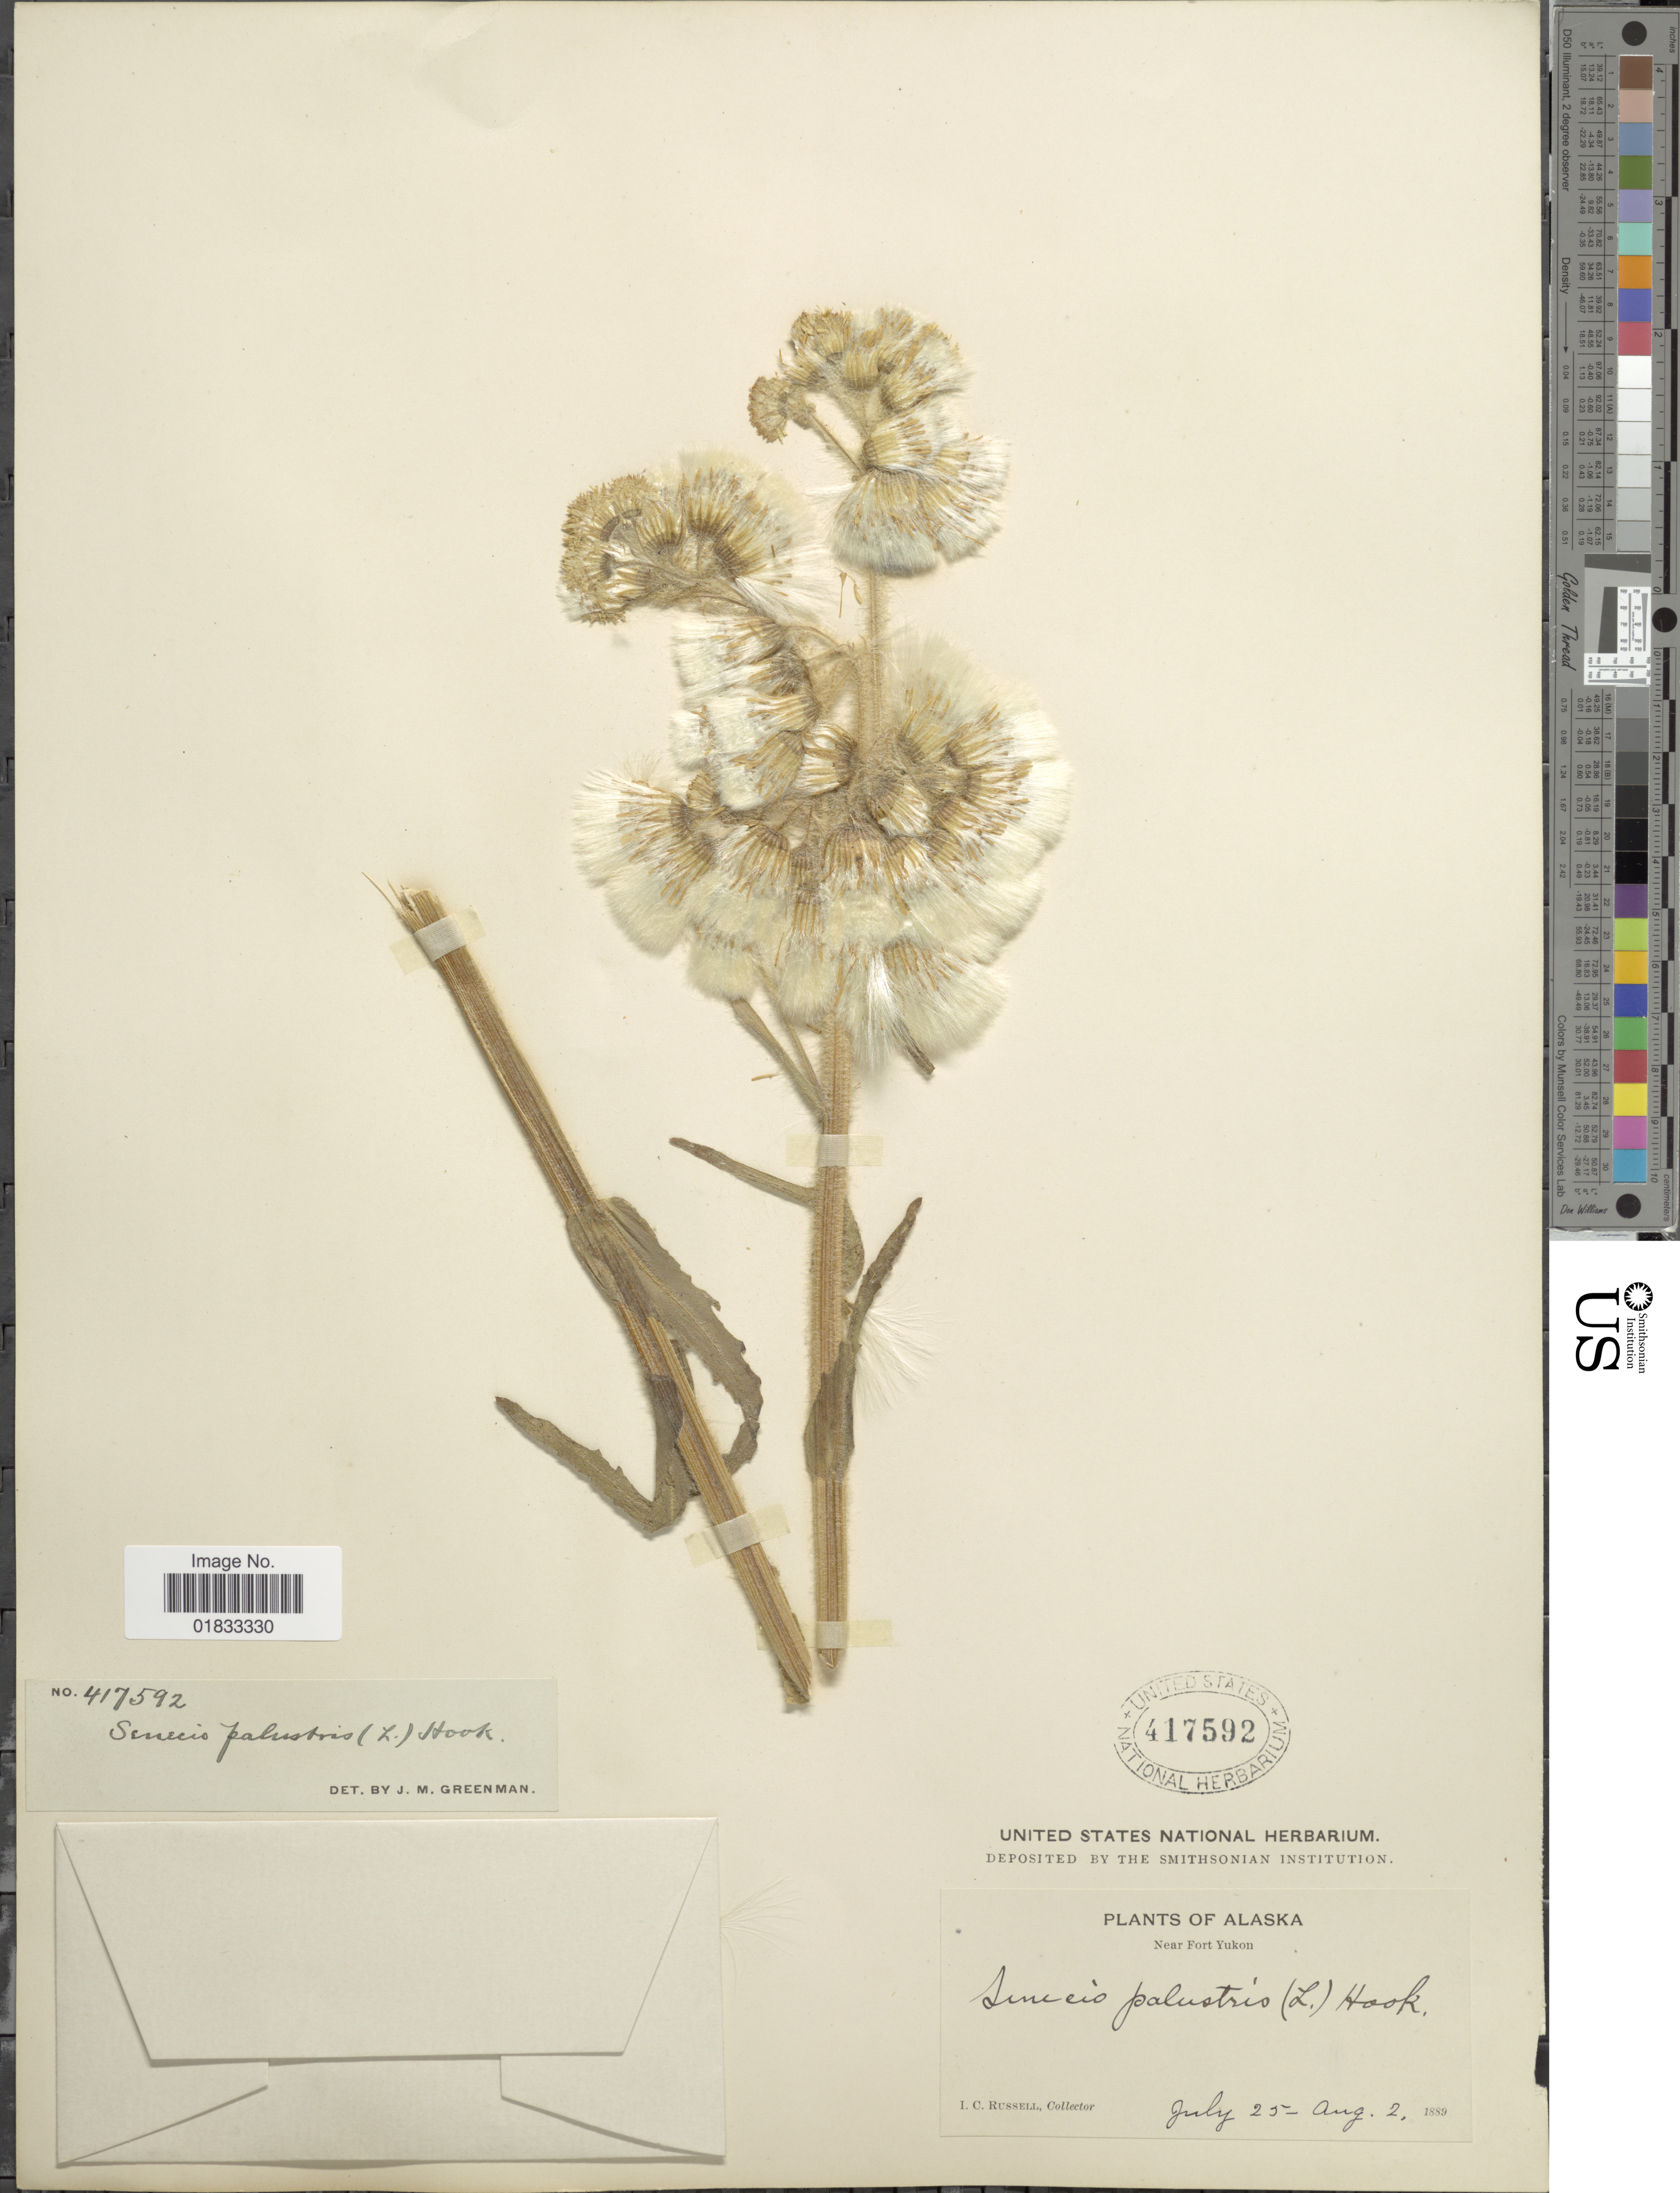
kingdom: Plantae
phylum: Tracheophyta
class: Magnoliopsida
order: Asterales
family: Asteraceae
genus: Tephroseris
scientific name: Tephroseris palustris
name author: (L.) Rchb.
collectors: I. C. Russell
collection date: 1889-07-25/1889-08-02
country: United States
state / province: Alaska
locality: Near Fort Yukon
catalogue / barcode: US 417592